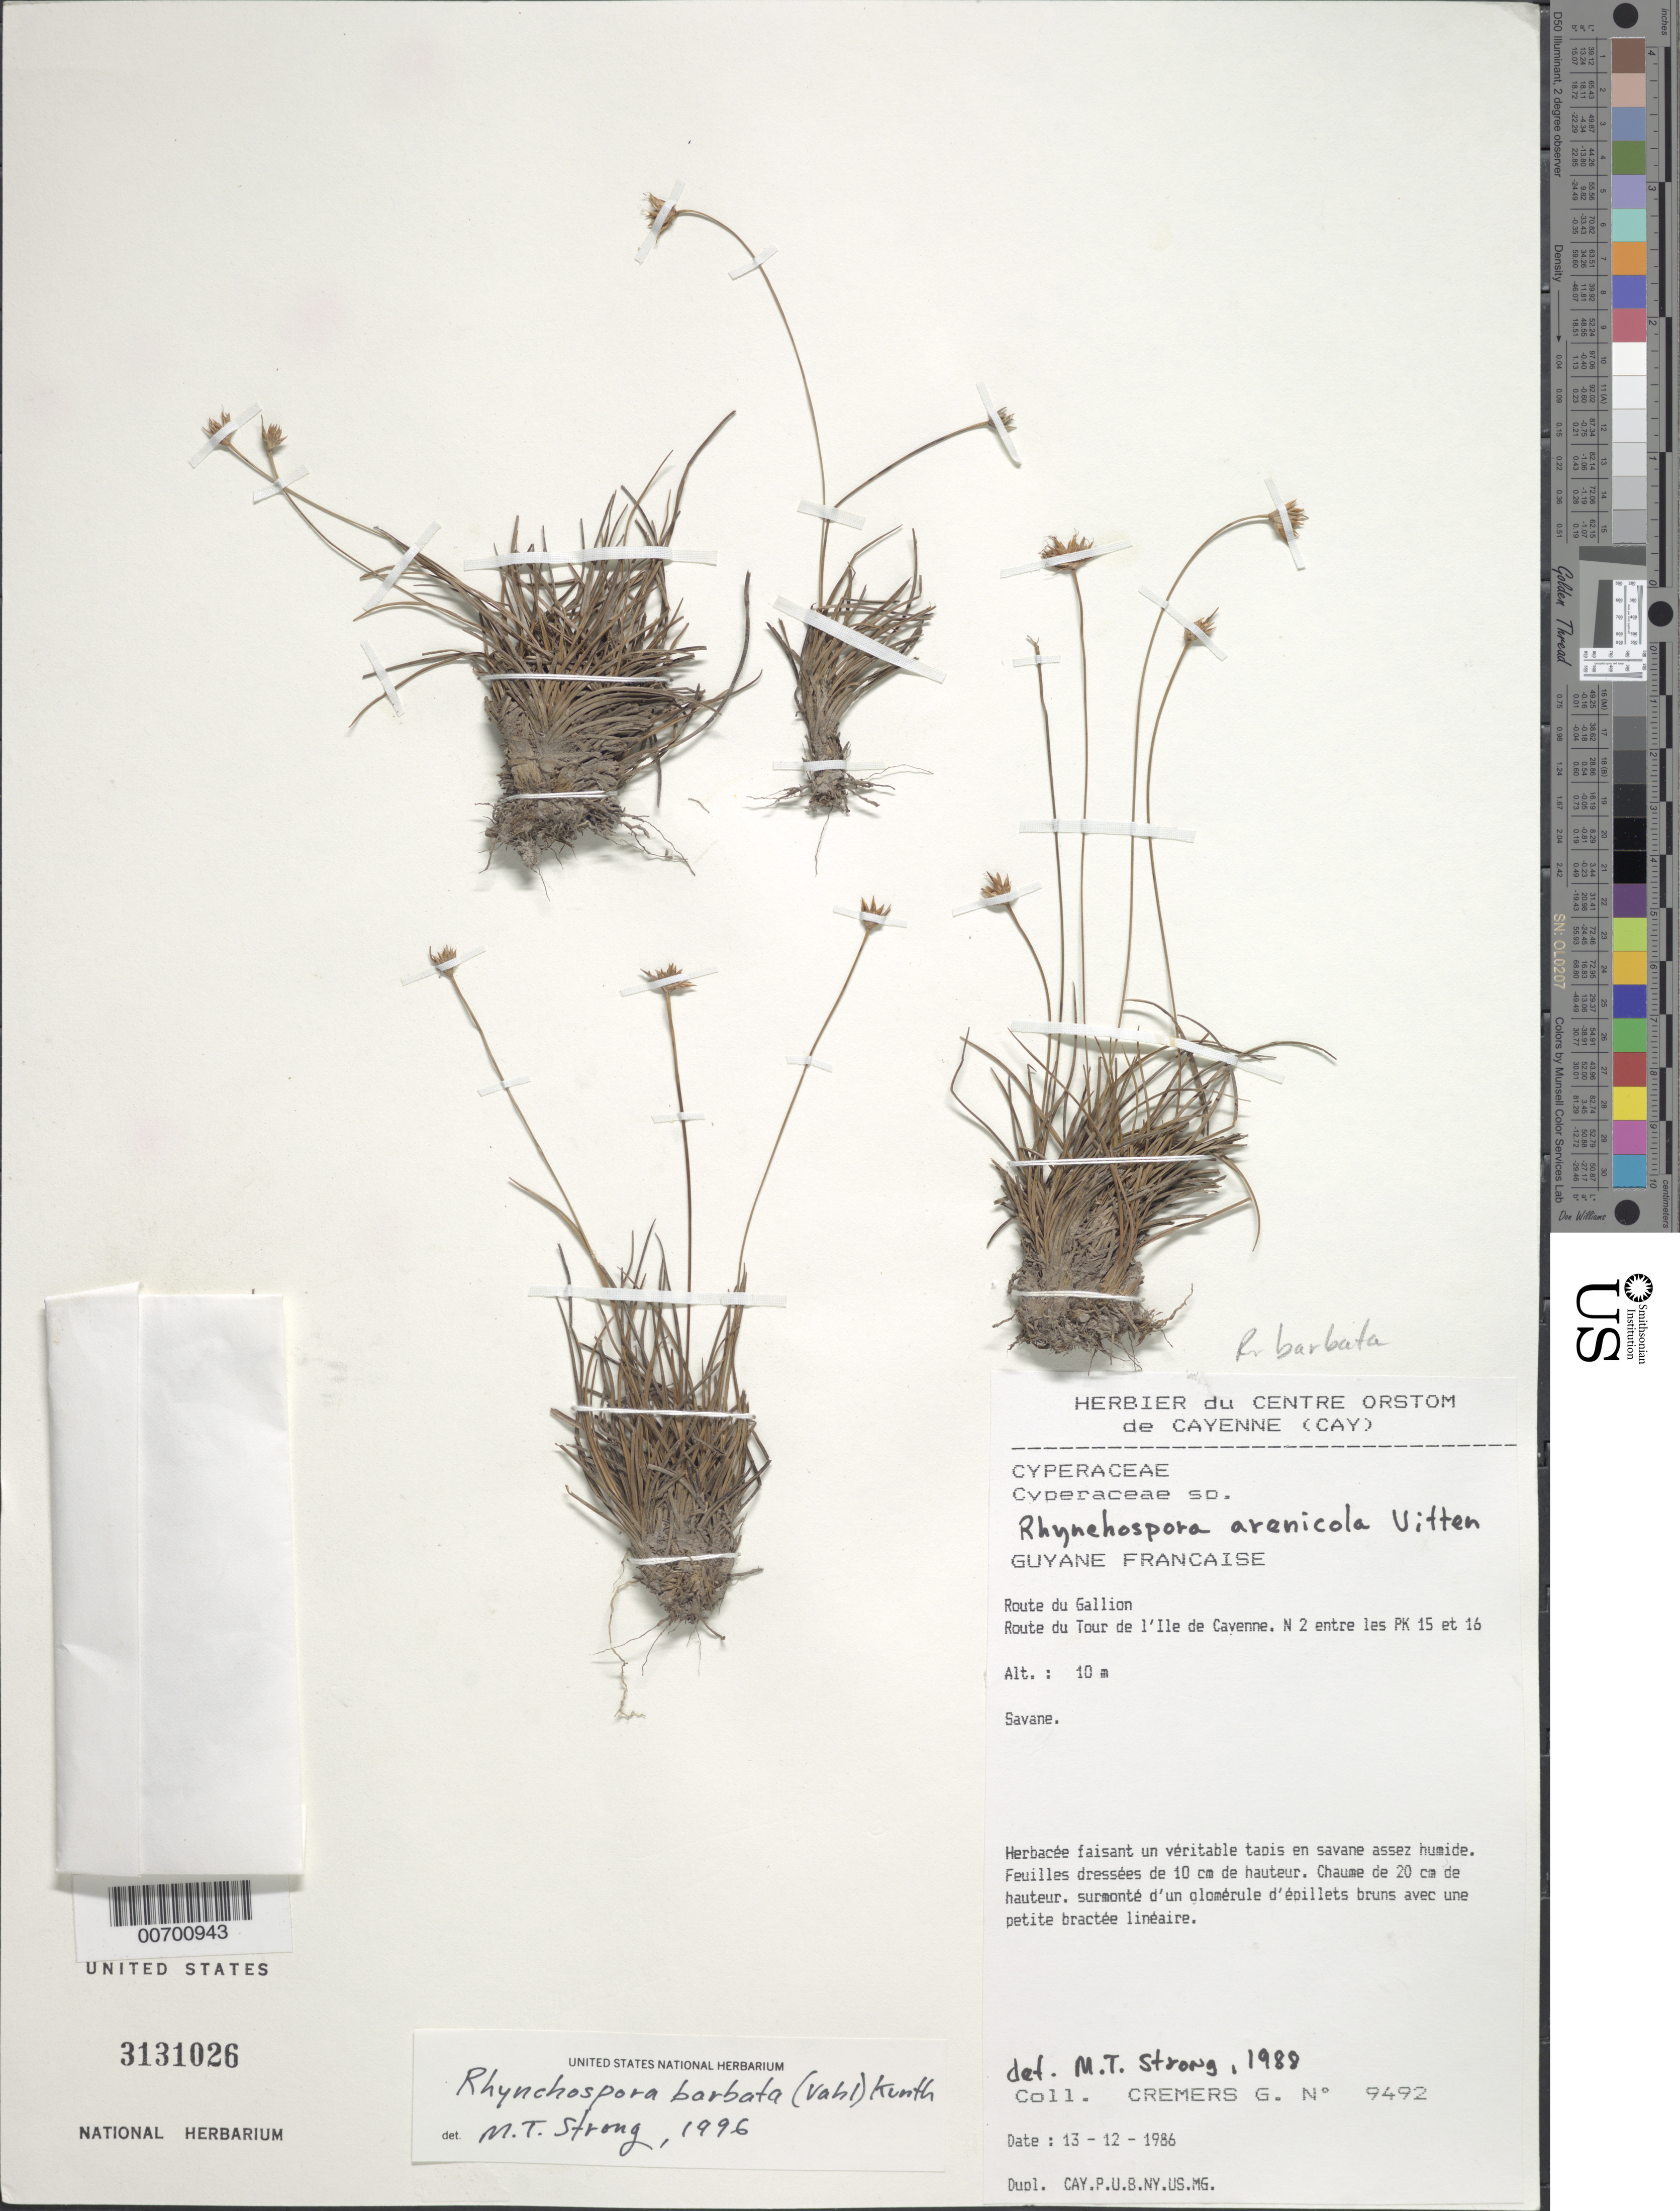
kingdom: Plantae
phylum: Tracheophyta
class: Liliopsida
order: Poales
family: Cyperaceae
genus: Rhynchospora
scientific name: Rhynchospora barbata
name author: (Vahl) Kunth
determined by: Alves, K.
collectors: G. Cremers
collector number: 9492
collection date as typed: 13-Dec-86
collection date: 1986-12-13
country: French Guiana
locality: Ile de Cayenne, route du Gallion, D5 vers le PK 20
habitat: Savanna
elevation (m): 10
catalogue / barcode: US 3131026